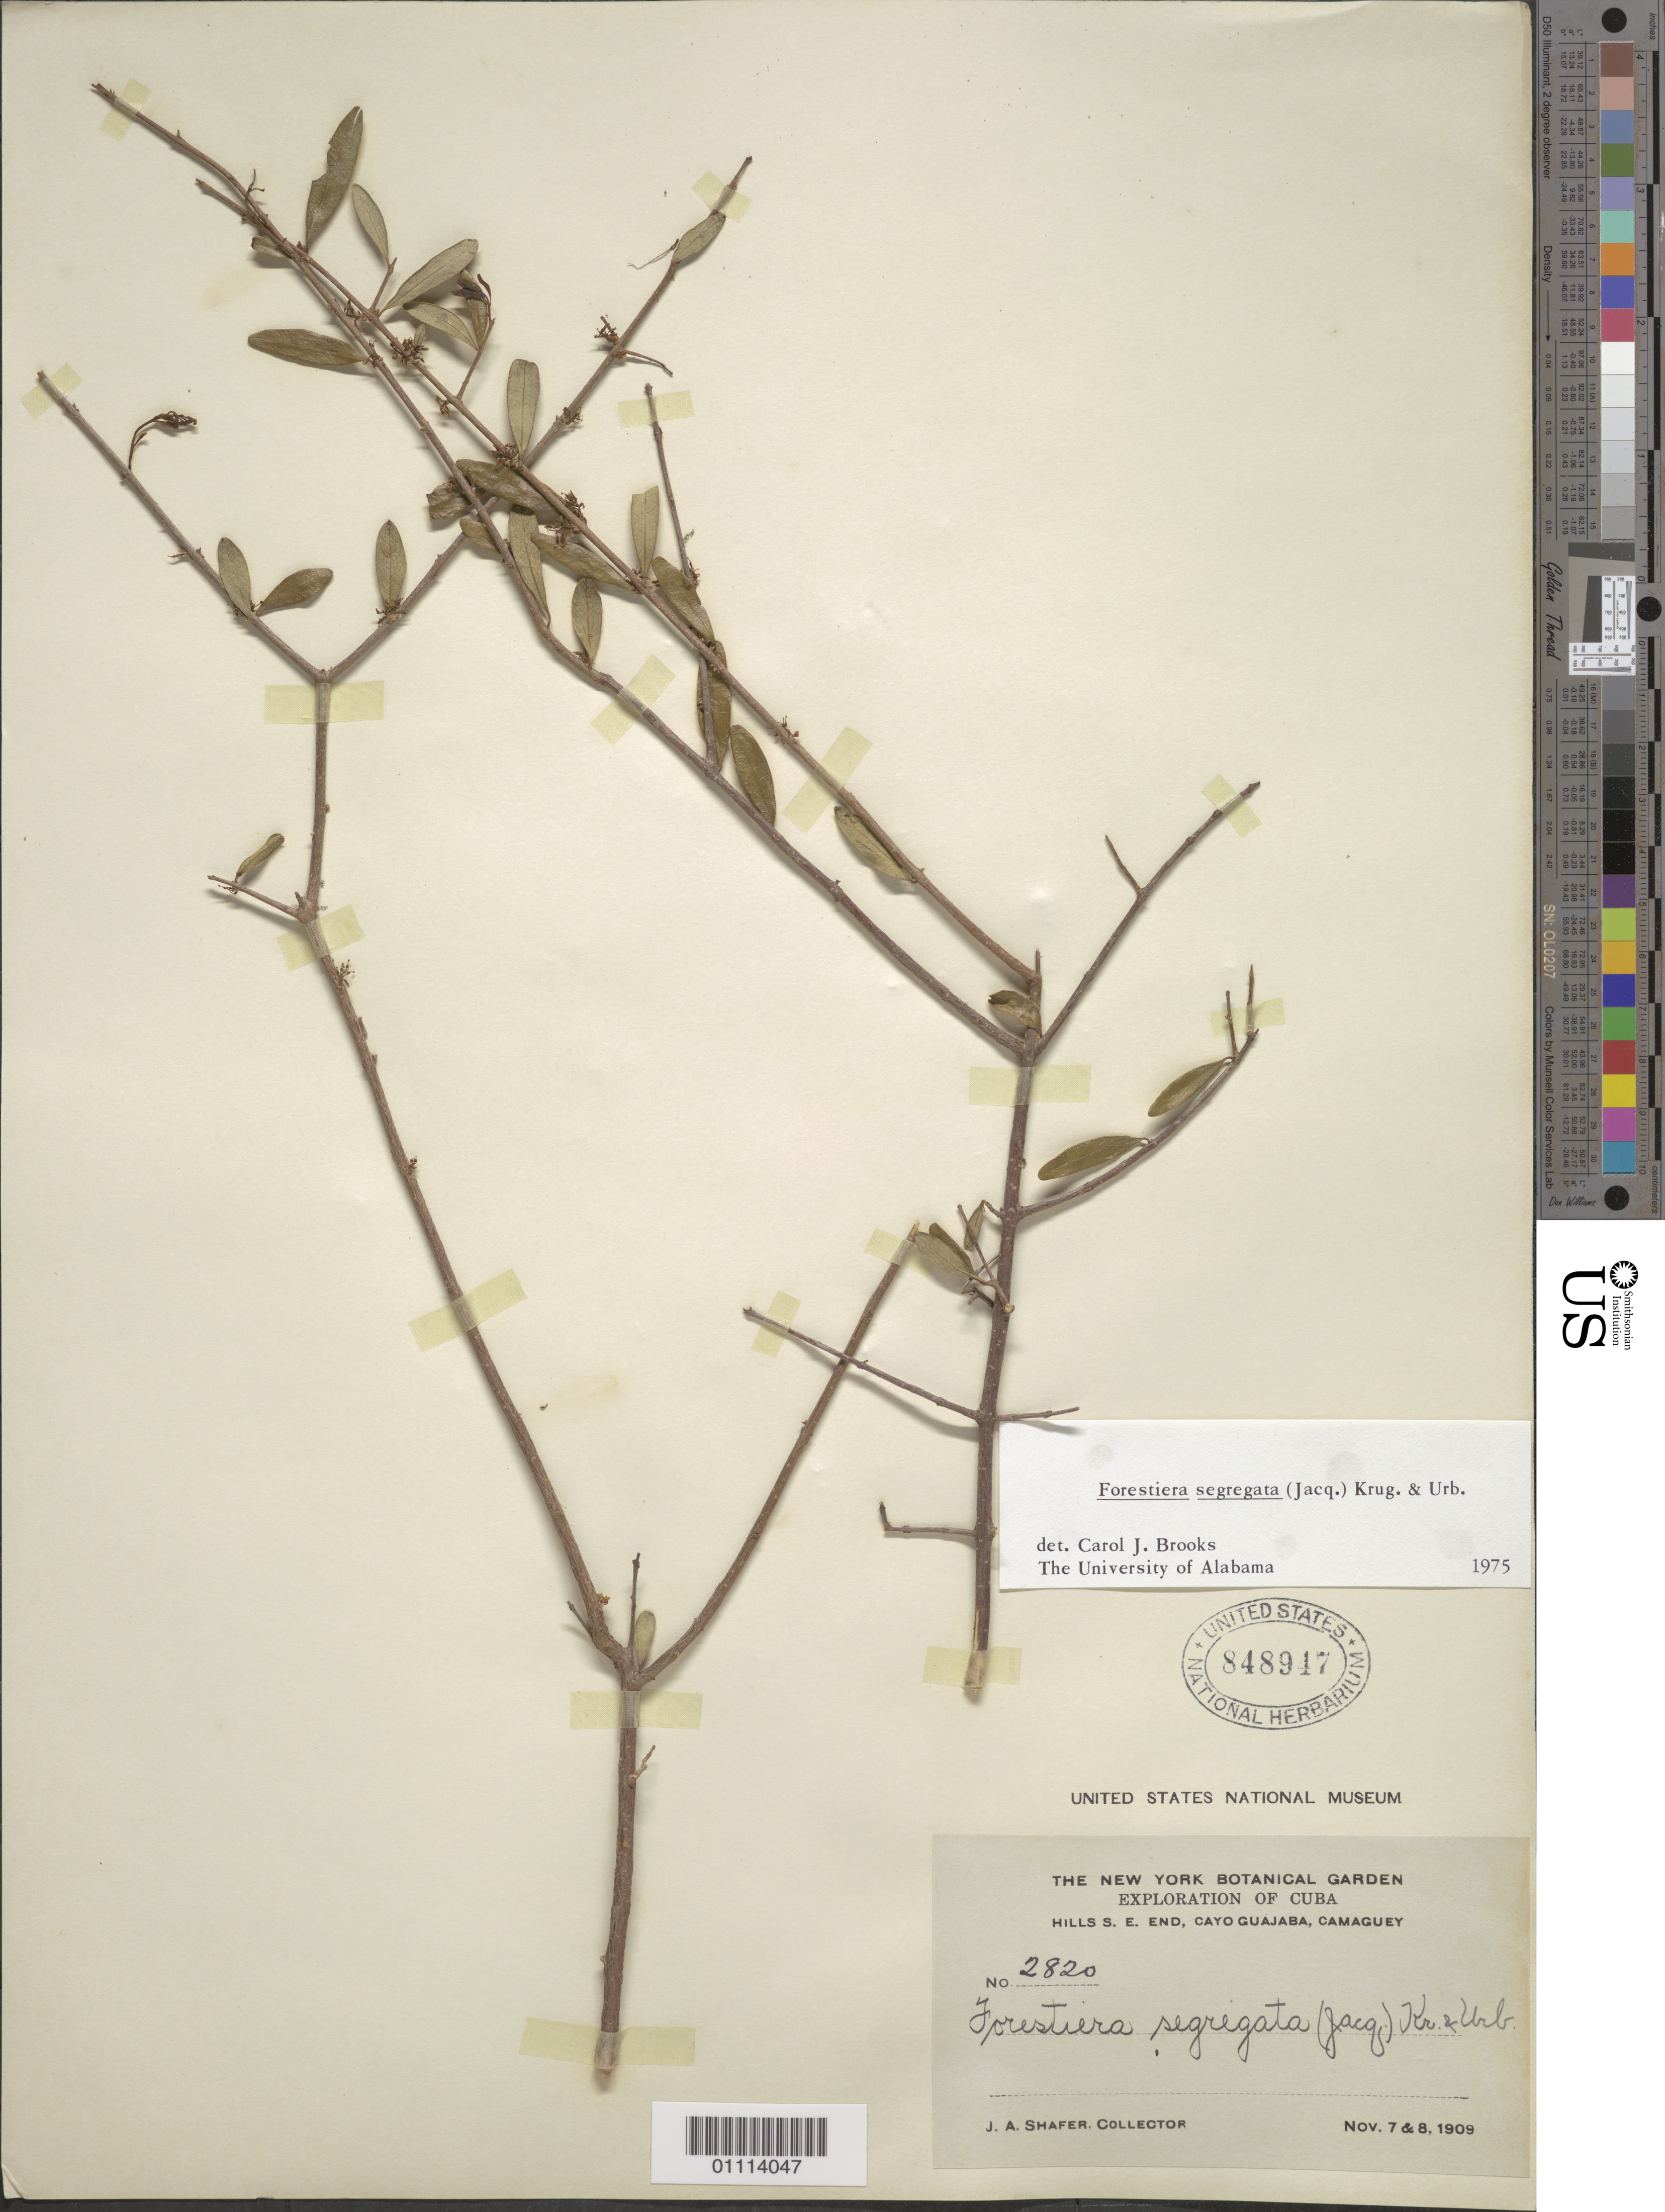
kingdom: Plantae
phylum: Tracheophyta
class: Magnoliopsida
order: Lamiales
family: Oleaceae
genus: Forestiera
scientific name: Forestiera segregata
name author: (Jacq.) Krug & Urb.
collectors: J. A. Shafer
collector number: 2820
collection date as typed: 07 Nov 1909 to 08 Nov 1909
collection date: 1909-11-07/1909-11-08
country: Cuba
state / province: Camagüey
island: Cuba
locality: Hills SE end, Cayo Guajaba, Camaguey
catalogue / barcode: US 848947